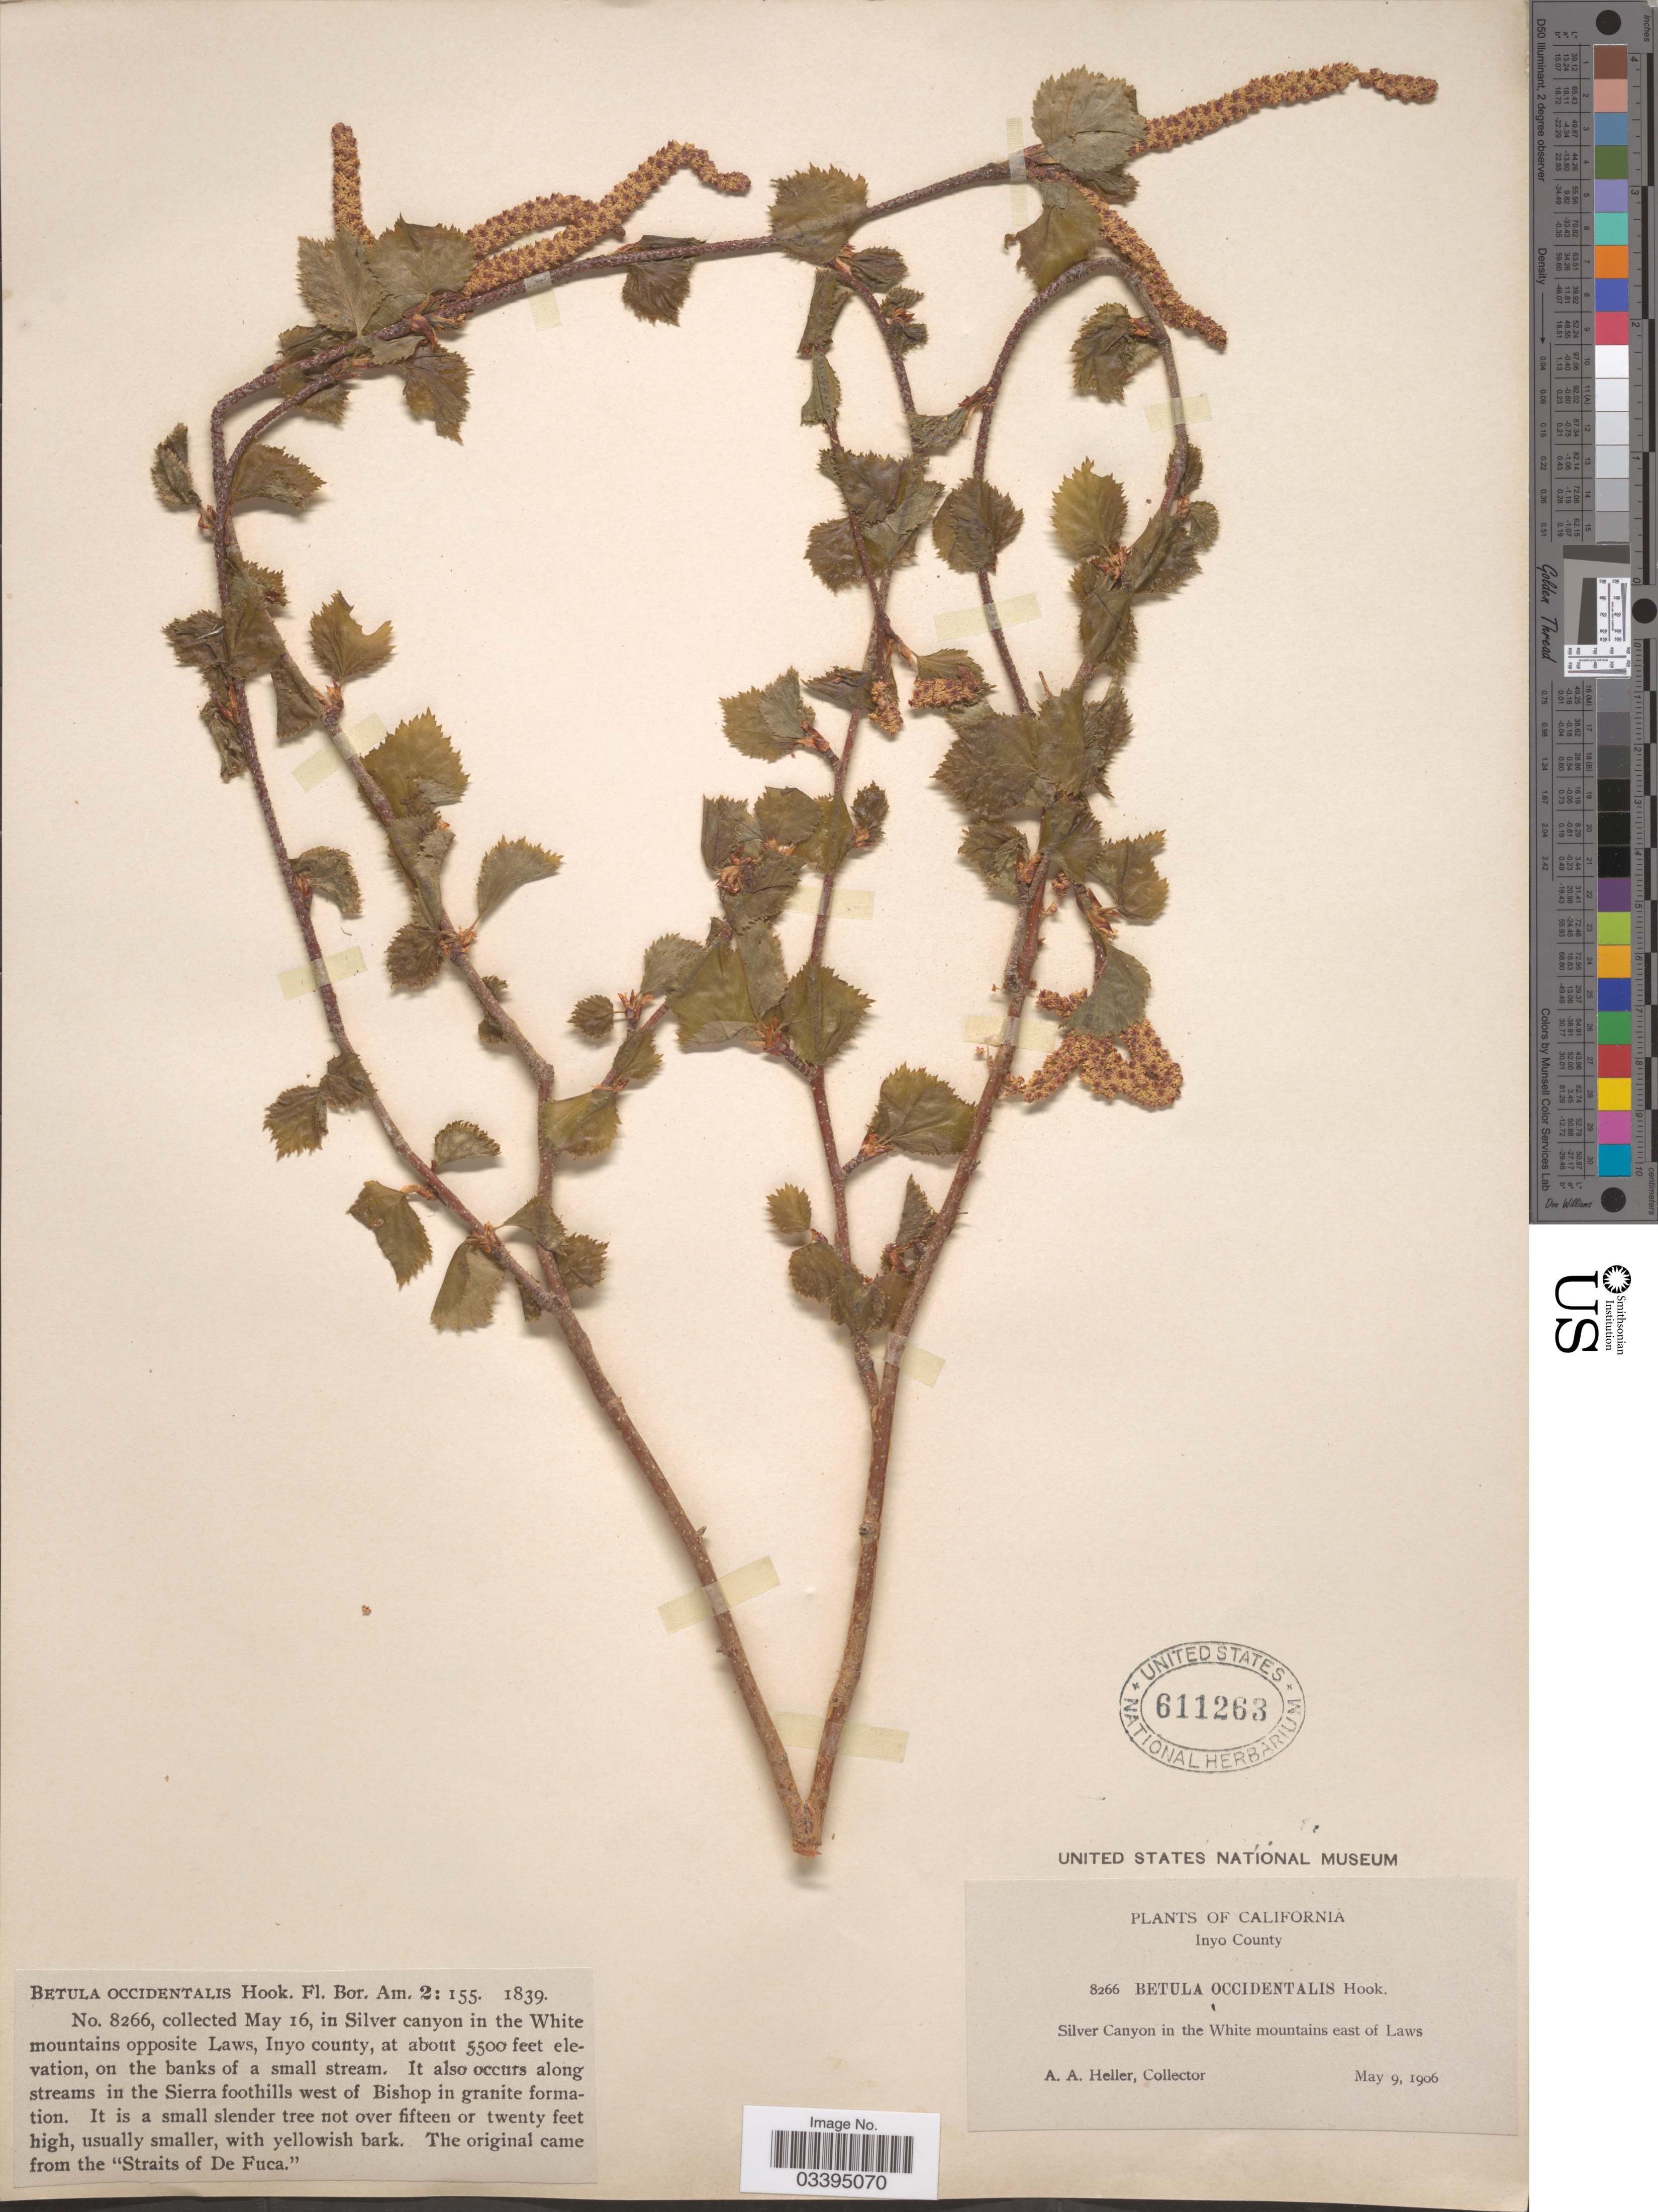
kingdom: Plantae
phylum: Tracheophyta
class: Magnoliopsida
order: Fagales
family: Betulaceae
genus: Betula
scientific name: Betula fontinalis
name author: Sarg.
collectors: A. A. Heller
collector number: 8266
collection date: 1906-05-09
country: United States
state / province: California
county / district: Inyo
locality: Silver Canyon in the White mountains east of Laws. Inyo County.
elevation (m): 1676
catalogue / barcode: US 611263